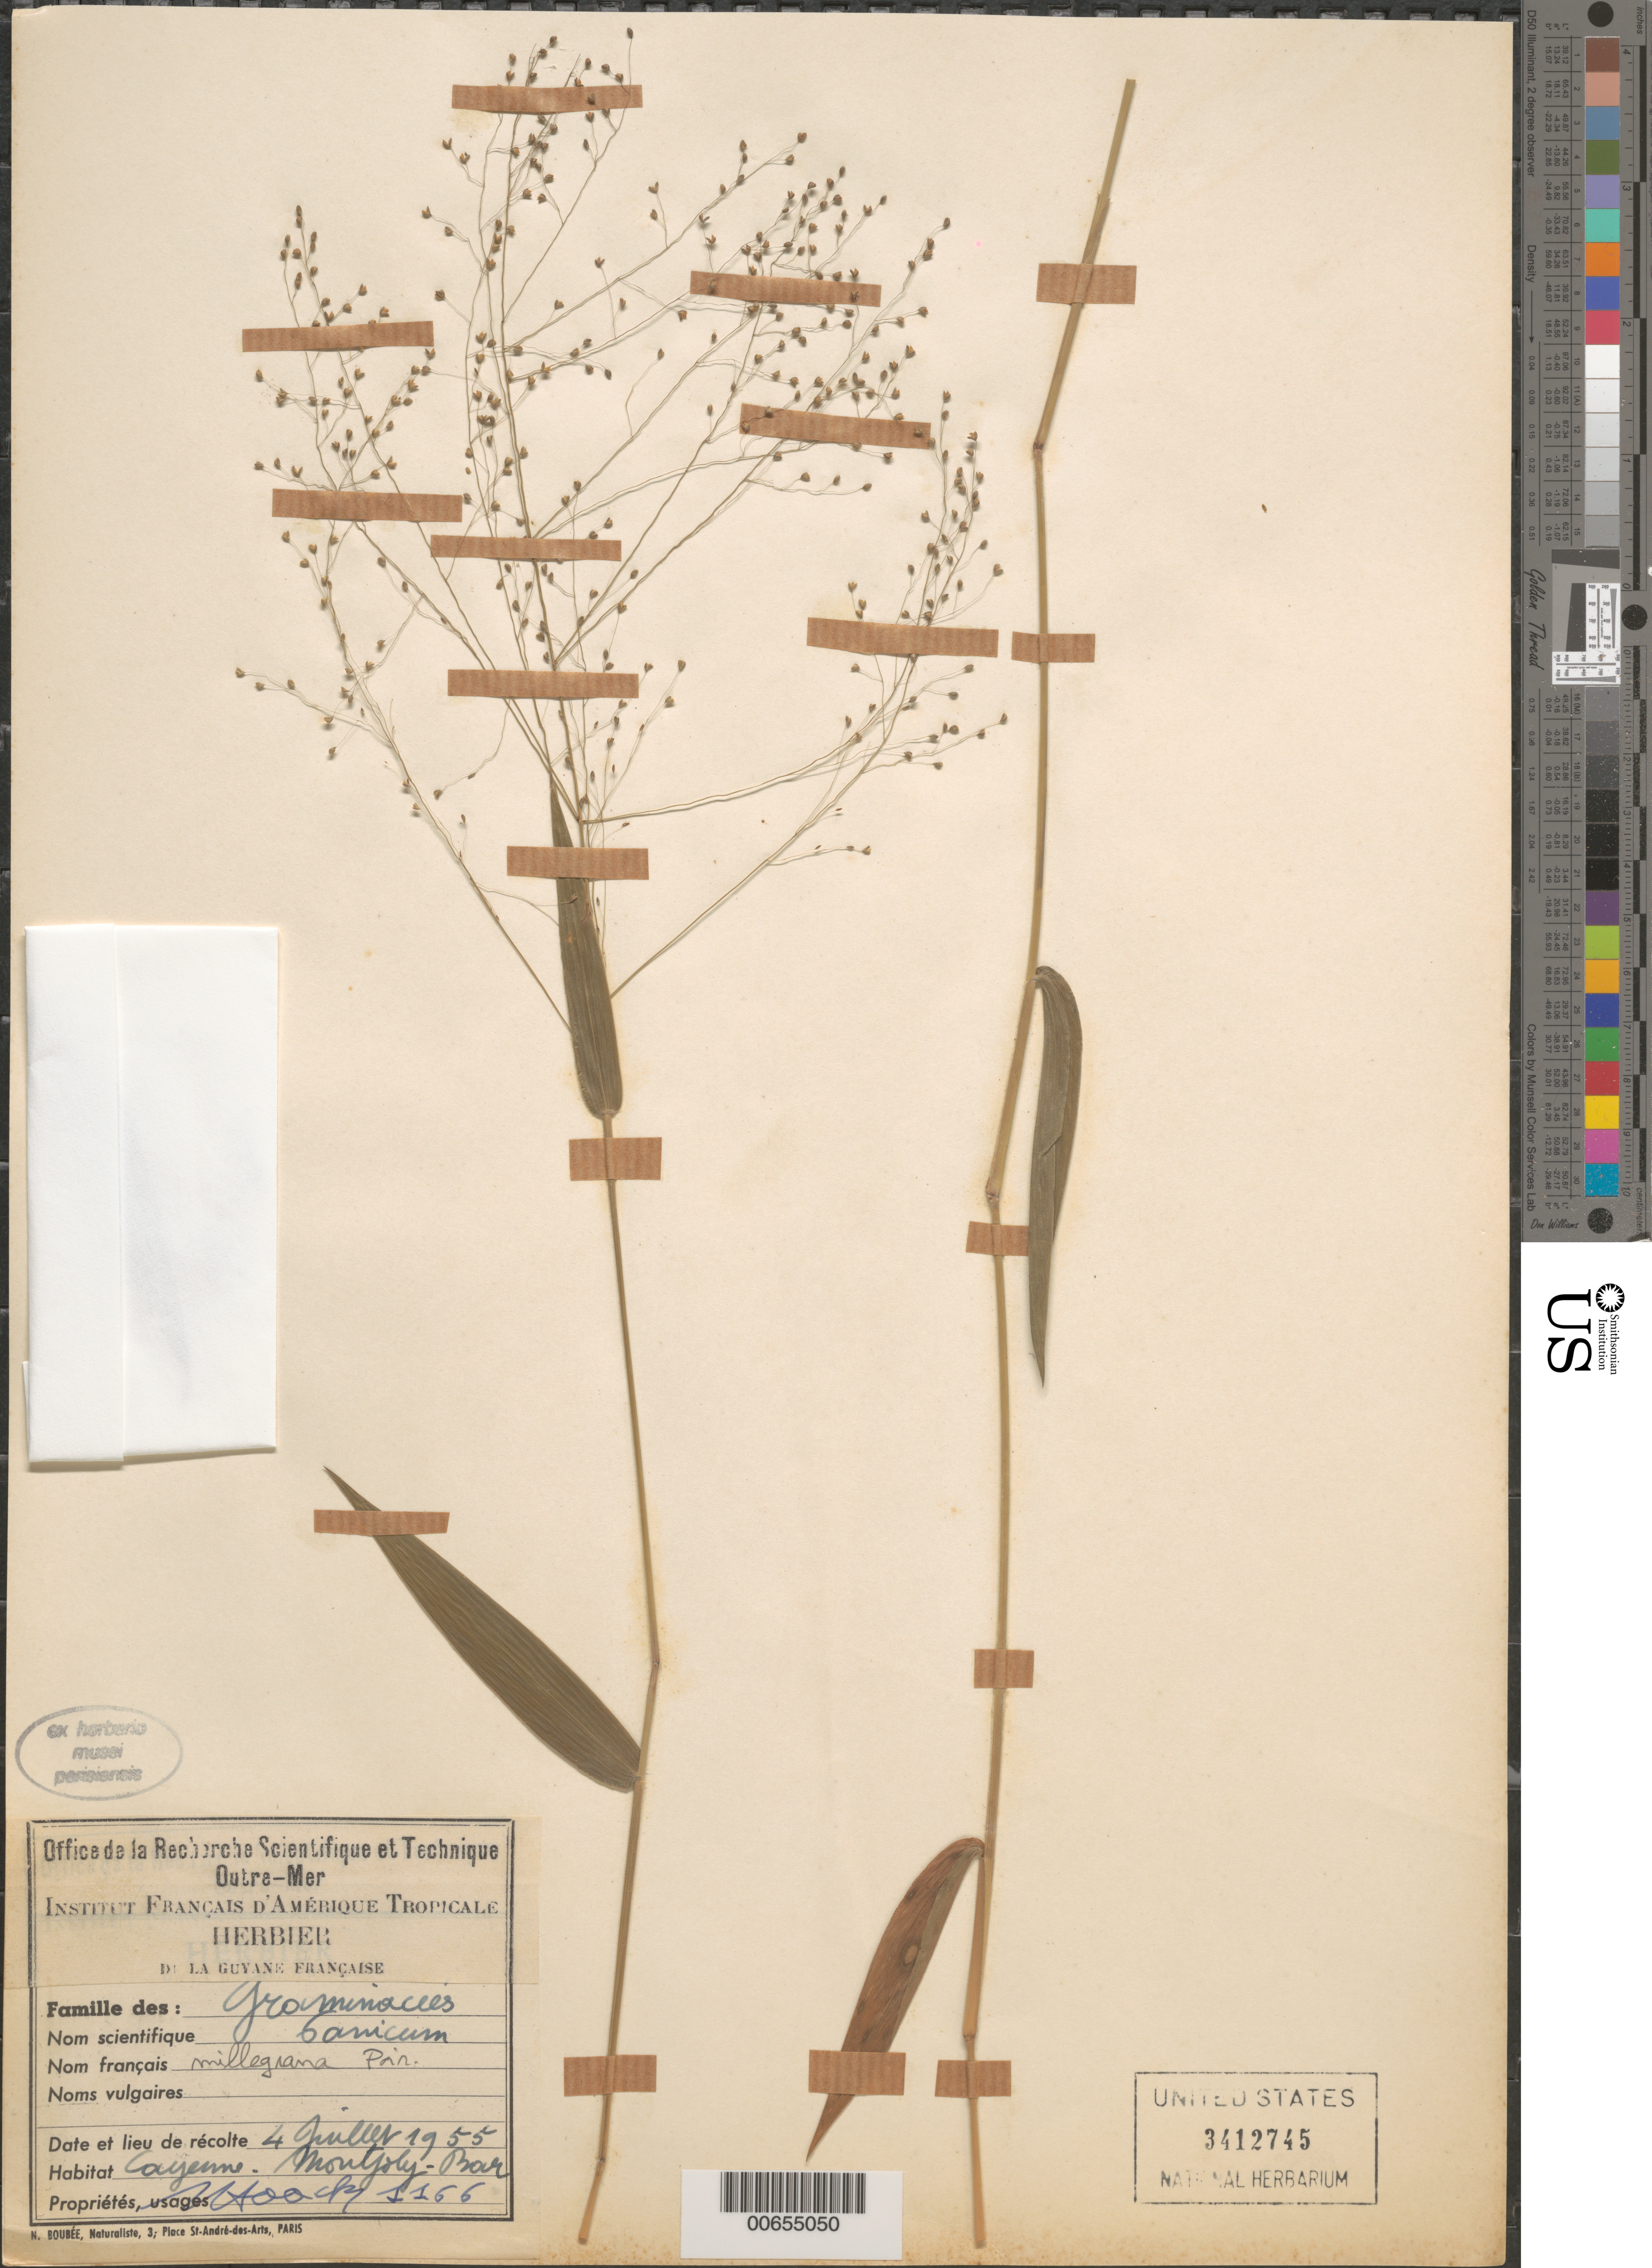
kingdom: Plantae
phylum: Tracheophyta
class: Liliopsida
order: Poales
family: Poaceae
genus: Panicum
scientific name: Panicum millegrana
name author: Poir.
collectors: J. Hoock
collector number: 1166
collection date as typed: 4-Jul-55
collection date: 1955-07-04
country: French Guiana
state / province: Cayenne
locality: Cayenne, Montjoly-Bar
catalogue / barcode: US 3412745